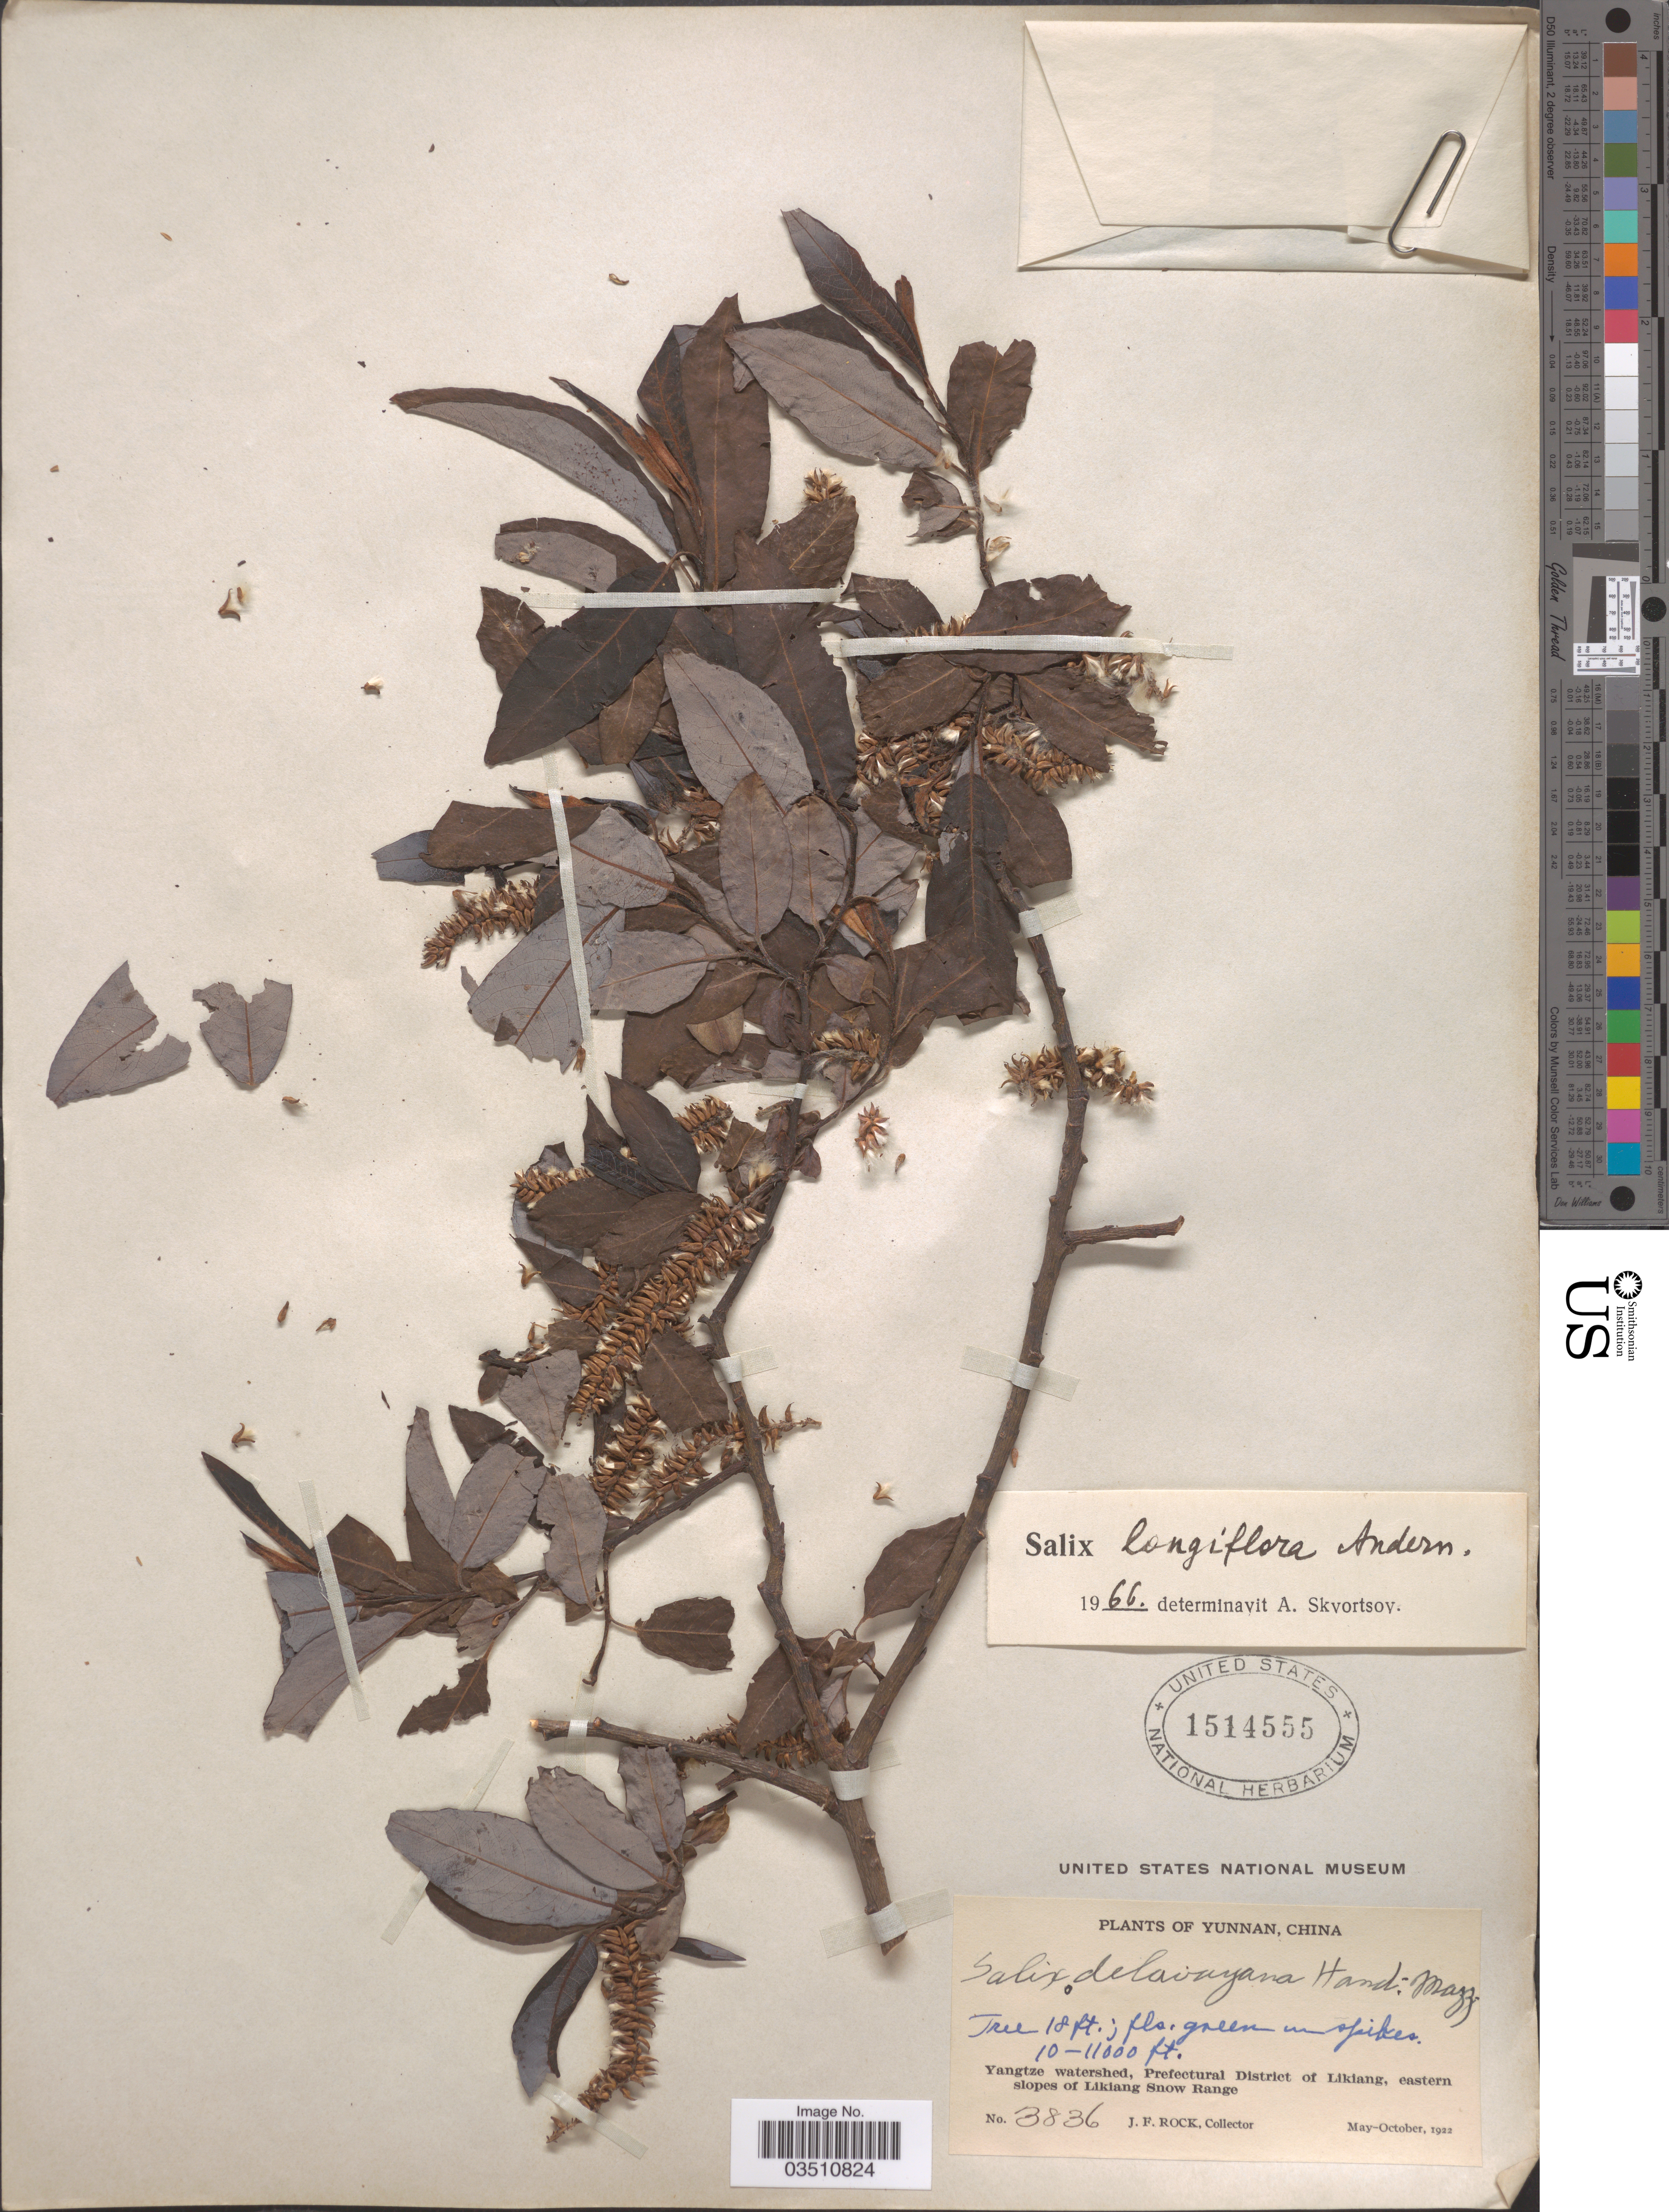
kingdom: Plantae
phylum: Tracheophyta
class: Magnoliopsida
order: Malpighiales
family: Salicaceae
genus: Salix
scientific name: Salix longiflora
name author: Andersson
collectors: J. Rock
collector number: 3836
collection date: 1922-05/1922-10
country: China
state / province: Yunnan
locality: Yangtze watershed, Prefectural District of Likiang, eastern slopes of Likiang Snow Range.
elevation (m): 3048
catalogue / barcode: US 1514555